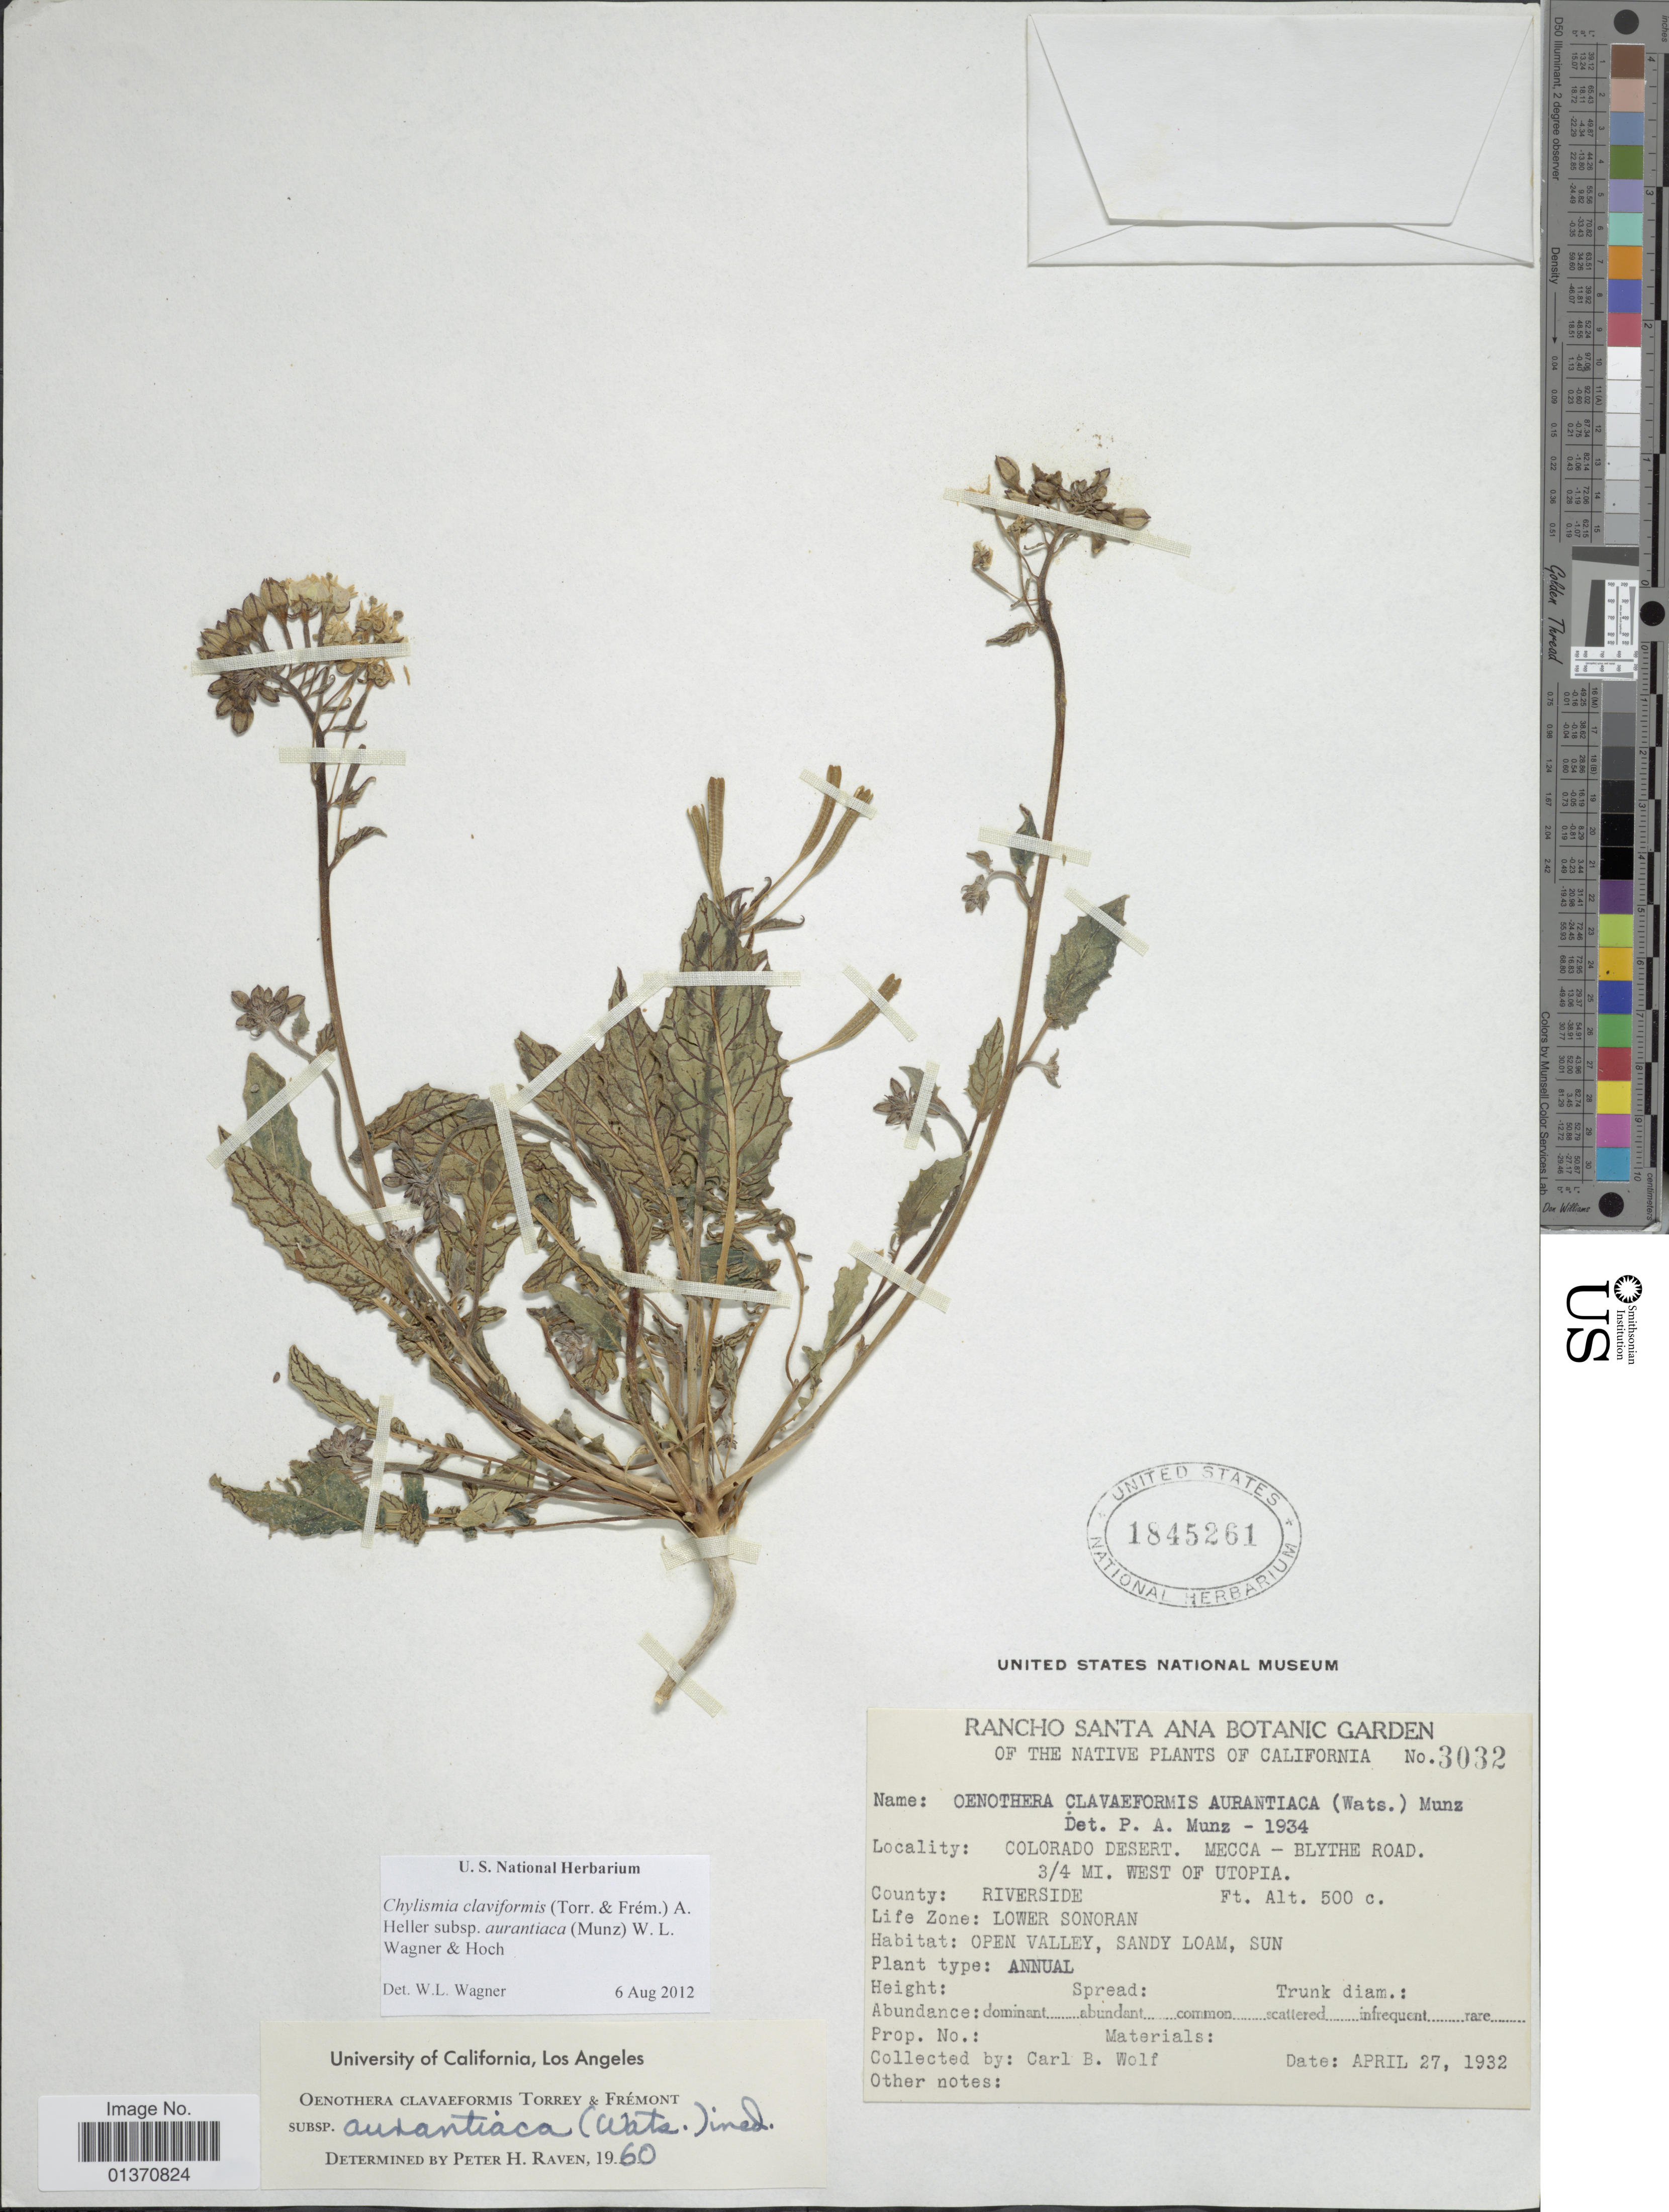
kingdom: Plantae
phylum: Tracheophyta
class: Magnoliopsida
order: Myrtales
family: Onagraceae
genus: Chylismia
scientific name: Chylismia claviformis subsp. aurantiaca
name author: (Munz) W.L. Wagner & Hoch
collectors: C. B. Wolf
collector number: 3032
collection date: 1932-04-27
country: United States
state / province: California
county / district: Riverside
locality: Colorado Desert. Mecca - Blythe Road, 3/4 mi. west of Utopia, County: Riverside, Life Zone: Lower Sonoran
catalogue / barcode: US 1845261